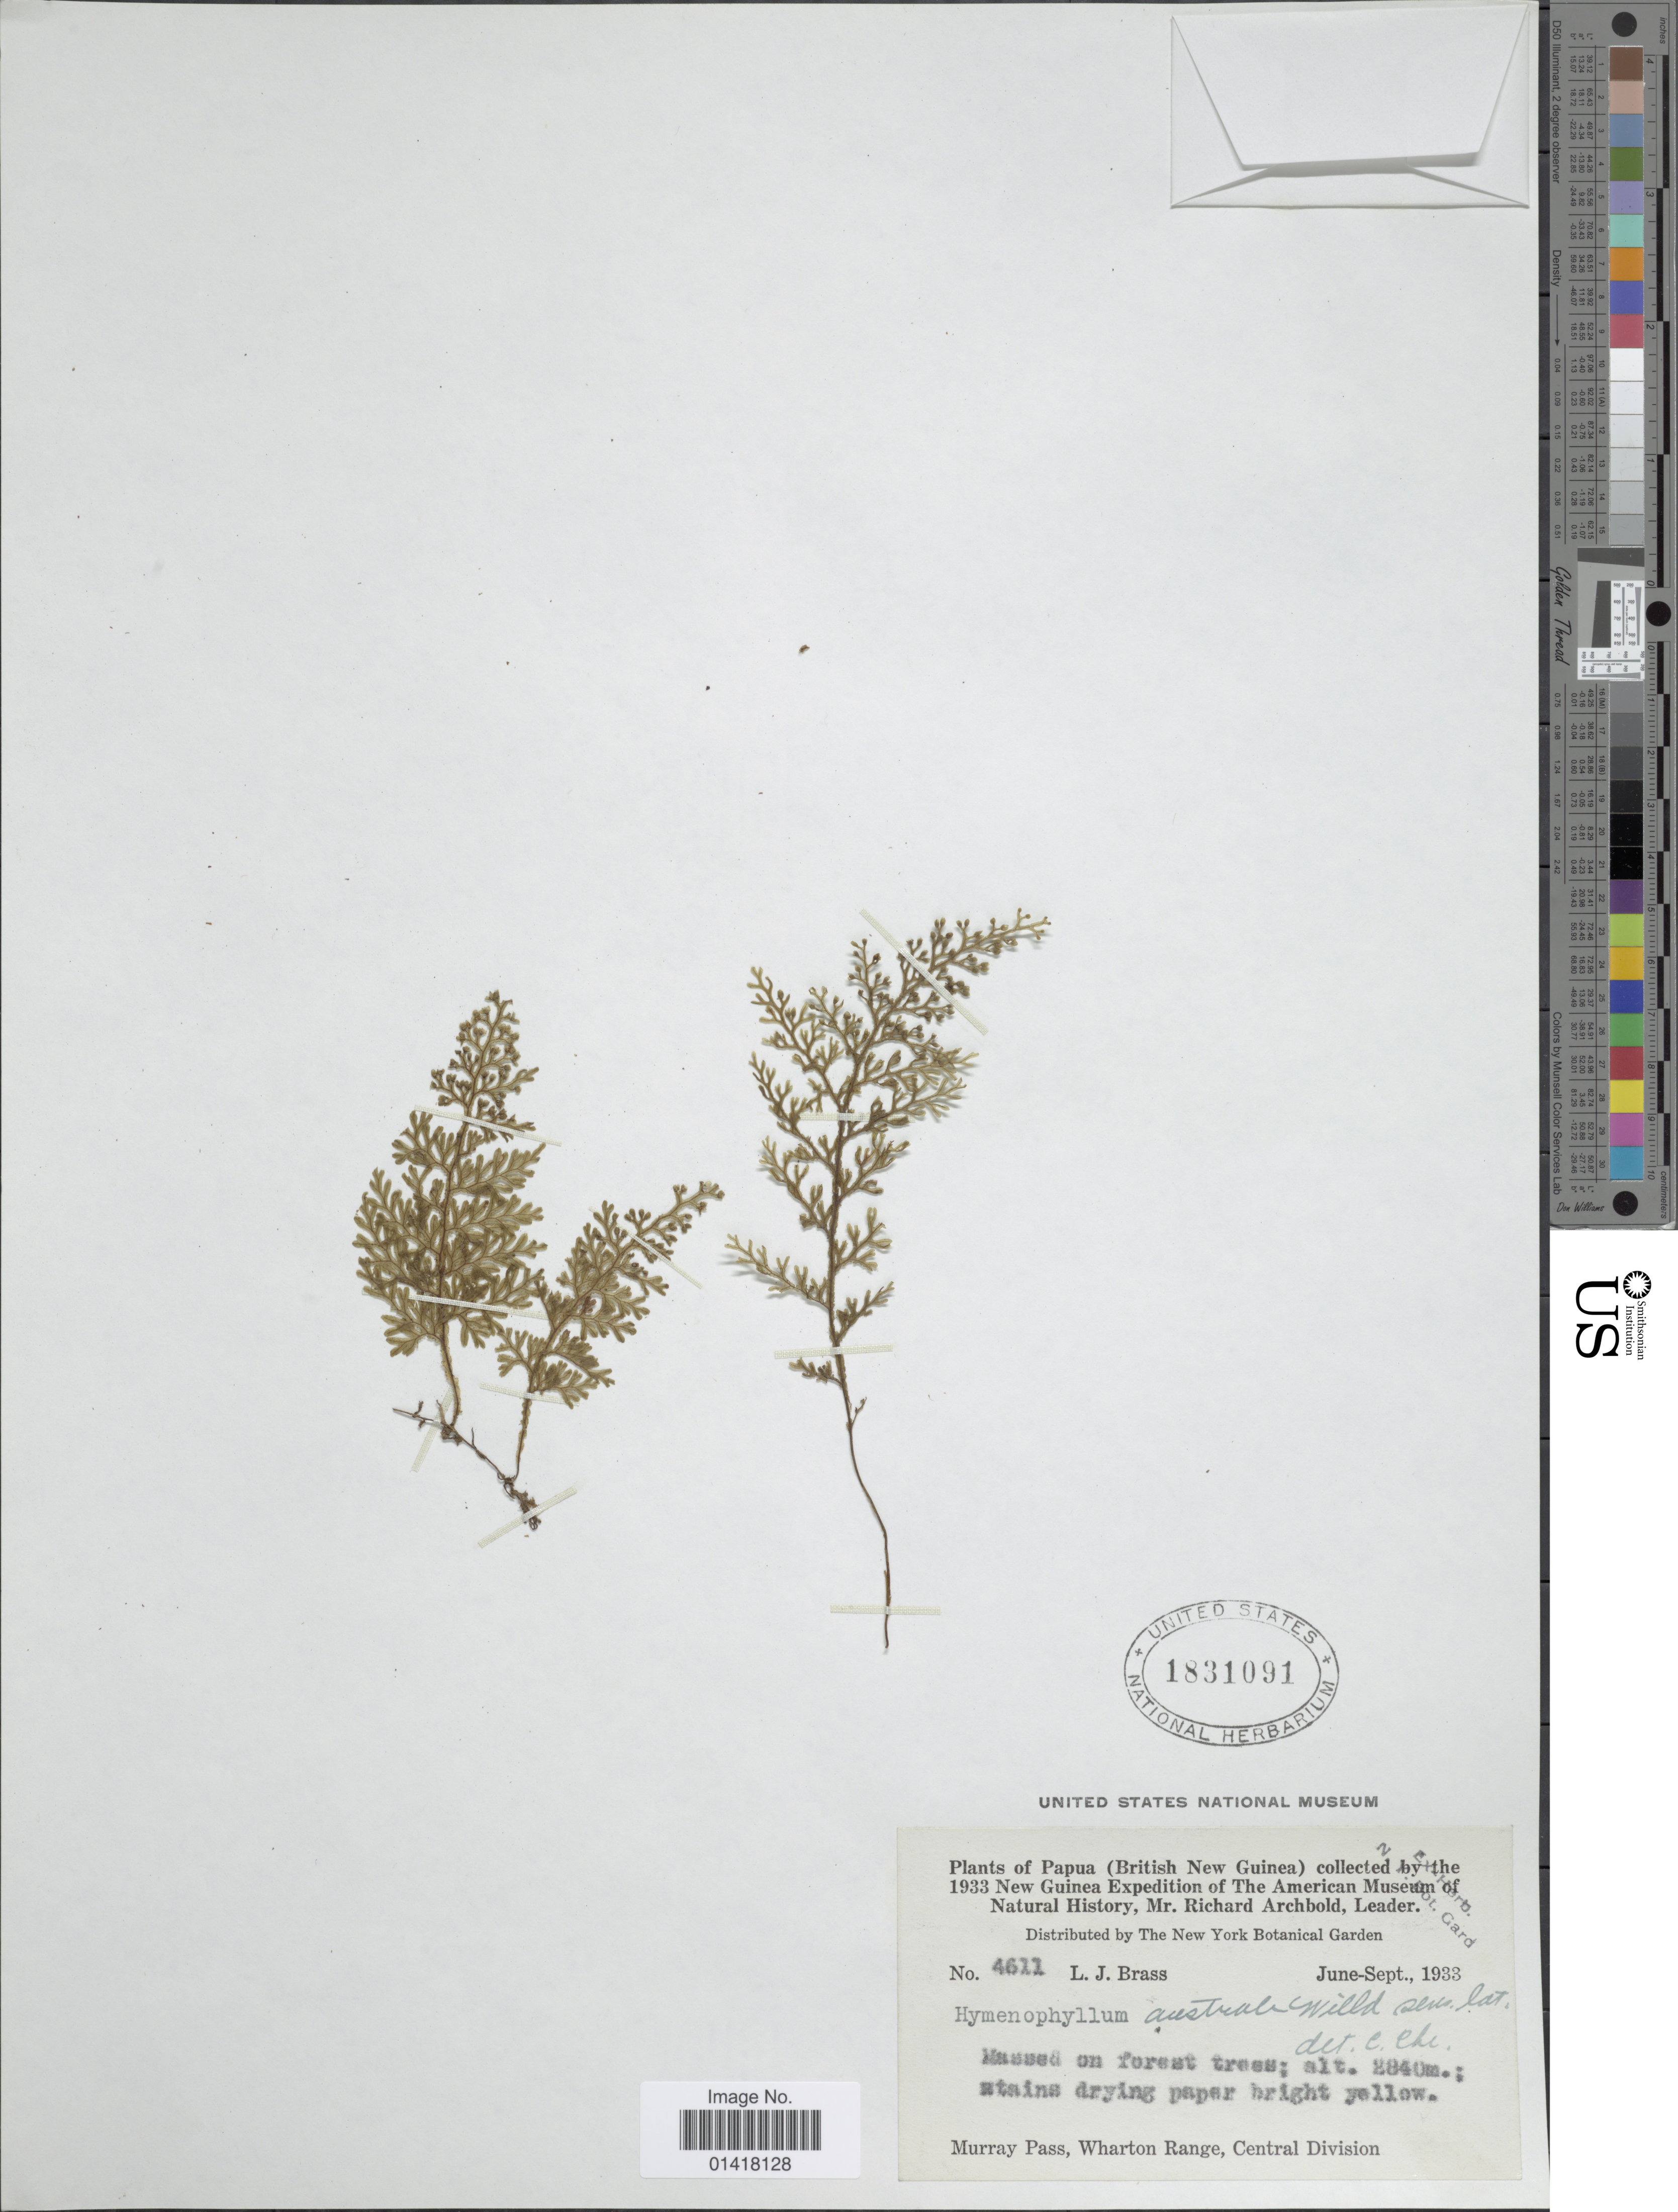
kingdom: Plantae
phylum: Tracheophyta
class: Polypodiopsida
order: Hymenophyllales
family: Hymenophyllaceae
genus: Hymenophyllum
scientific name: Hymenophyllum australe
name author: Willd.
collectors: L. J. Brass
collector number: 4611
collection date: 1933-06/1933-09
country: Papua New Guinea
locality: British New Guinea. Murray Pass, Wharton range, Central Division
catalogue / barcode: US 1831091